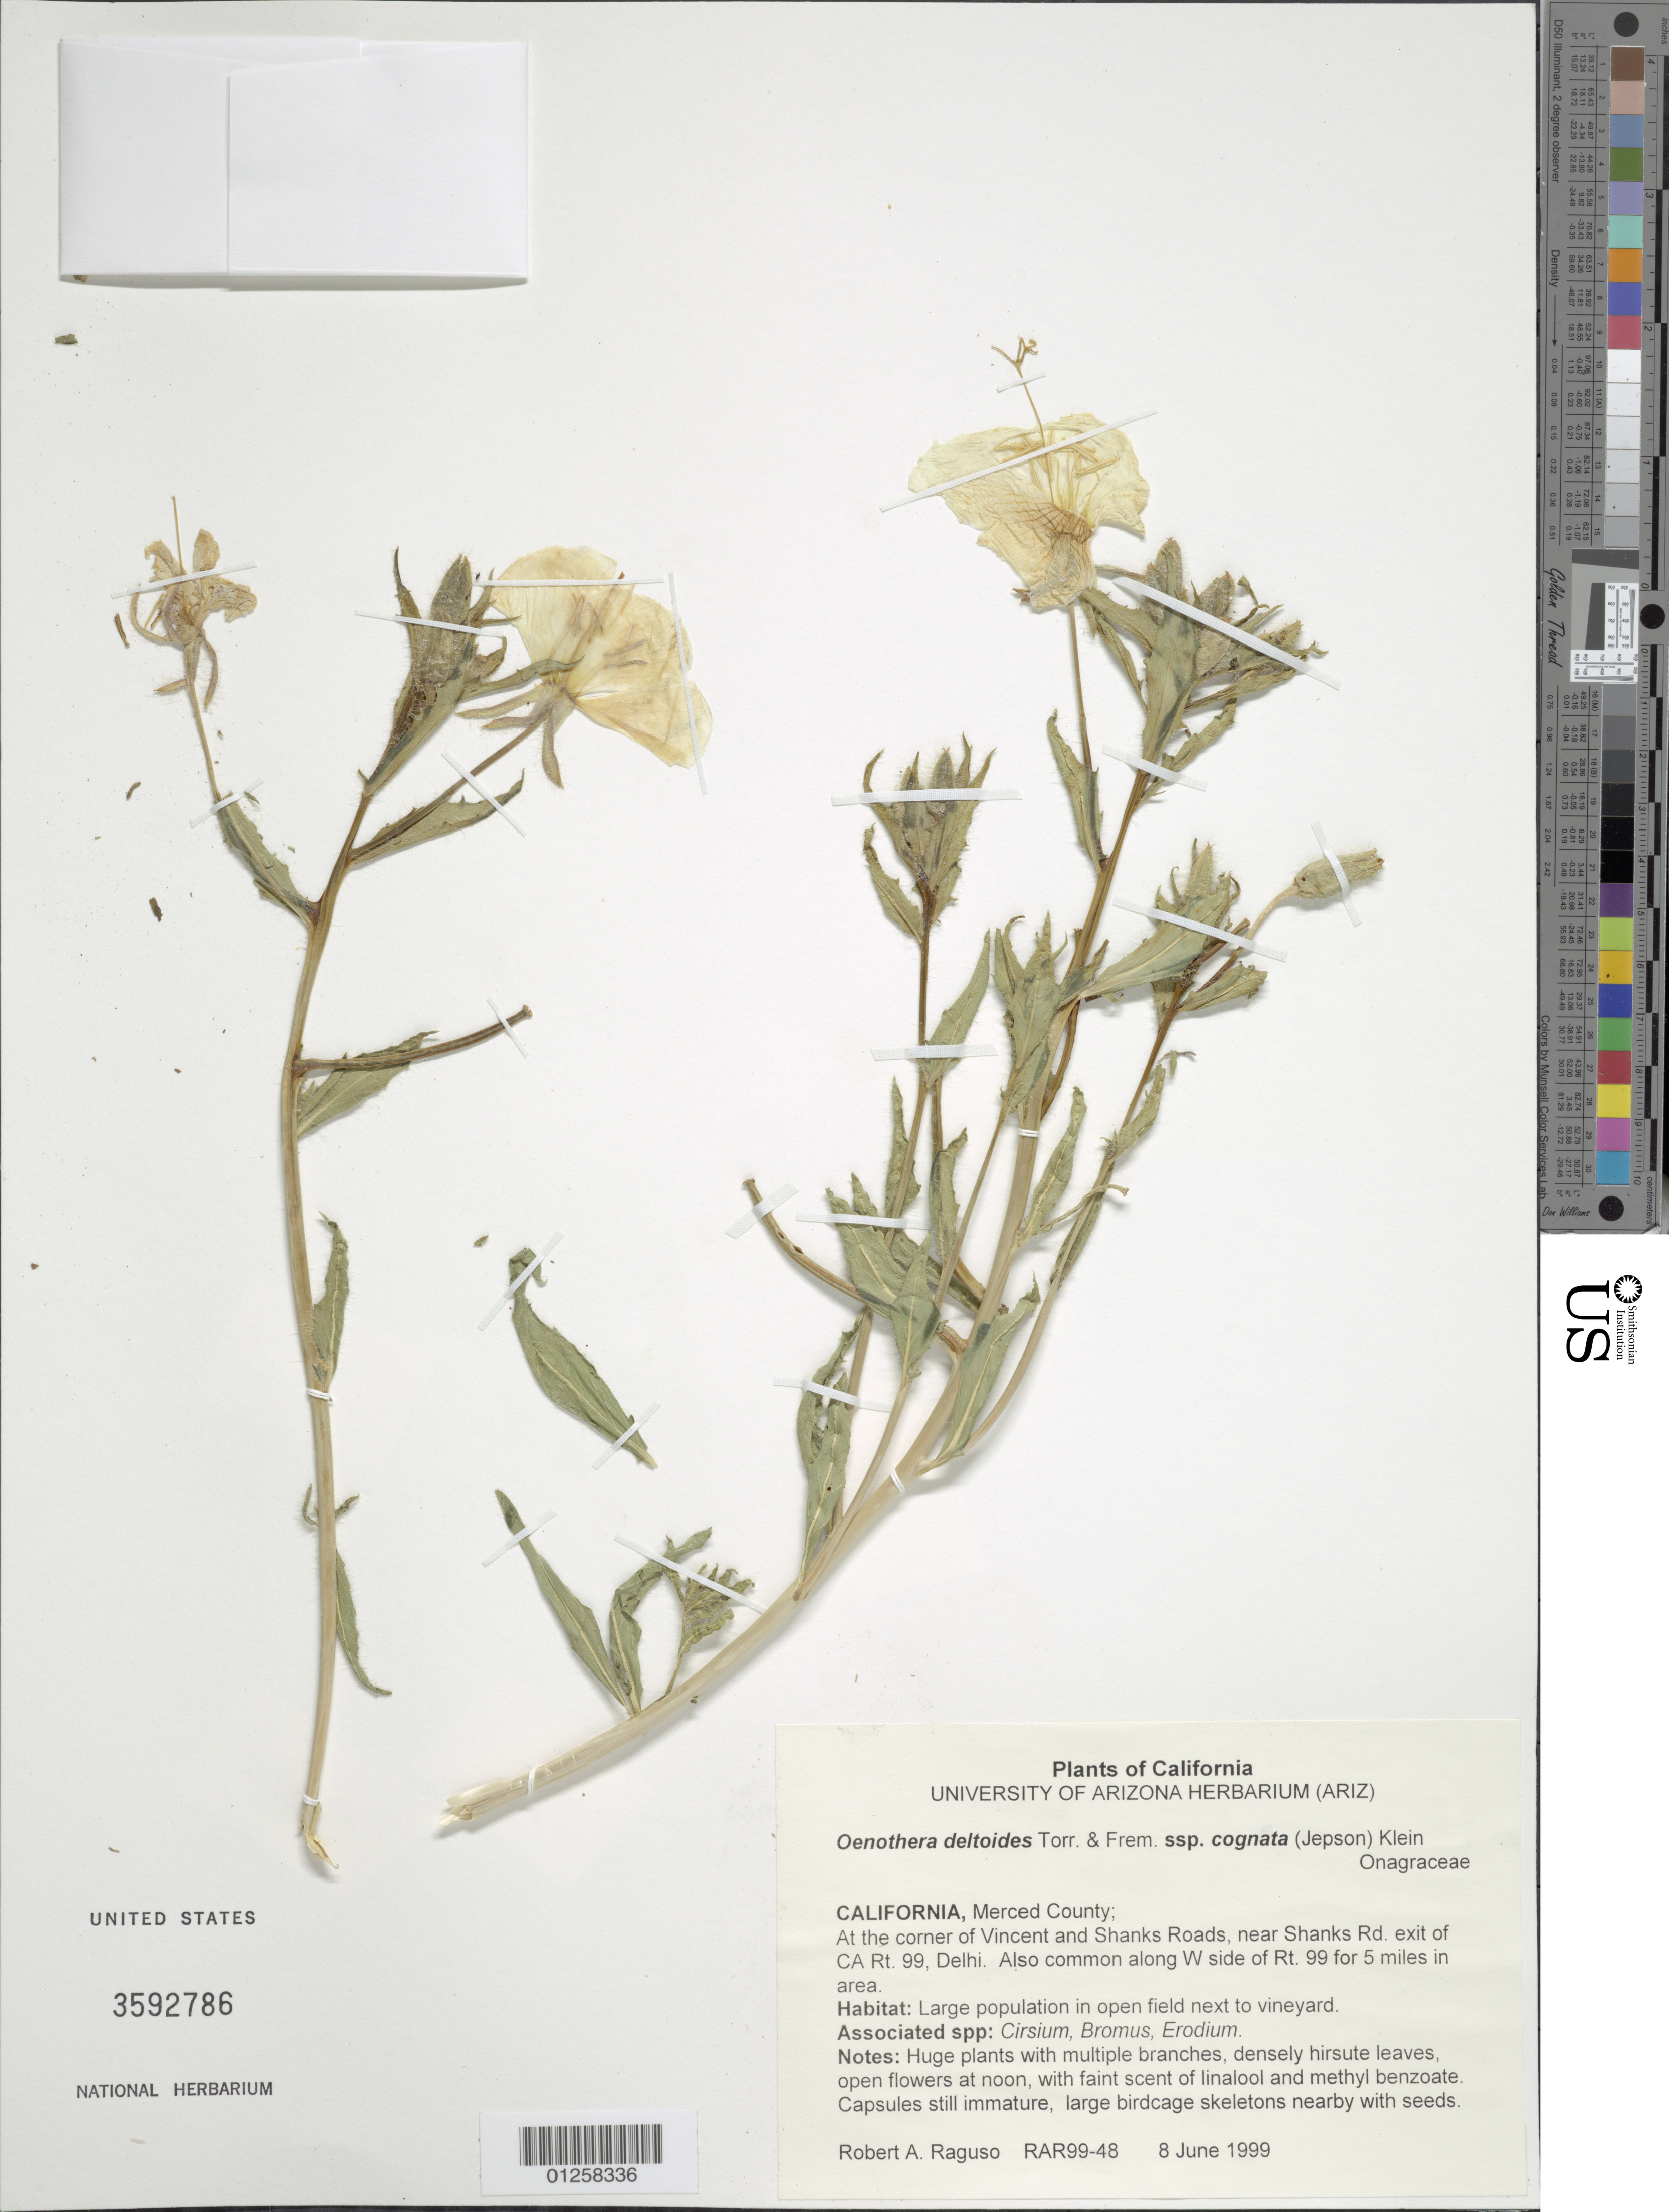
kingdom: Plantae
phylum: Tracheophyta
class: Magnoliopsida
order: Myrtales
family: Onagraceae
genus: Oenothera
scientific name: Oenothera deltoides subsp. cognata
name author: (Jeps.) W.M. Klein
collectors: R. Raguso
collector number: RAR99-48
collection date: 1999-06-08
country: United States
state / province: California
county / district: Merced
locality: At the corner of Vincent and Shanks Roads, near Shanks Rd. exit of CA Rt. 99, Delhi.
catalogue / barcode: US 3592786